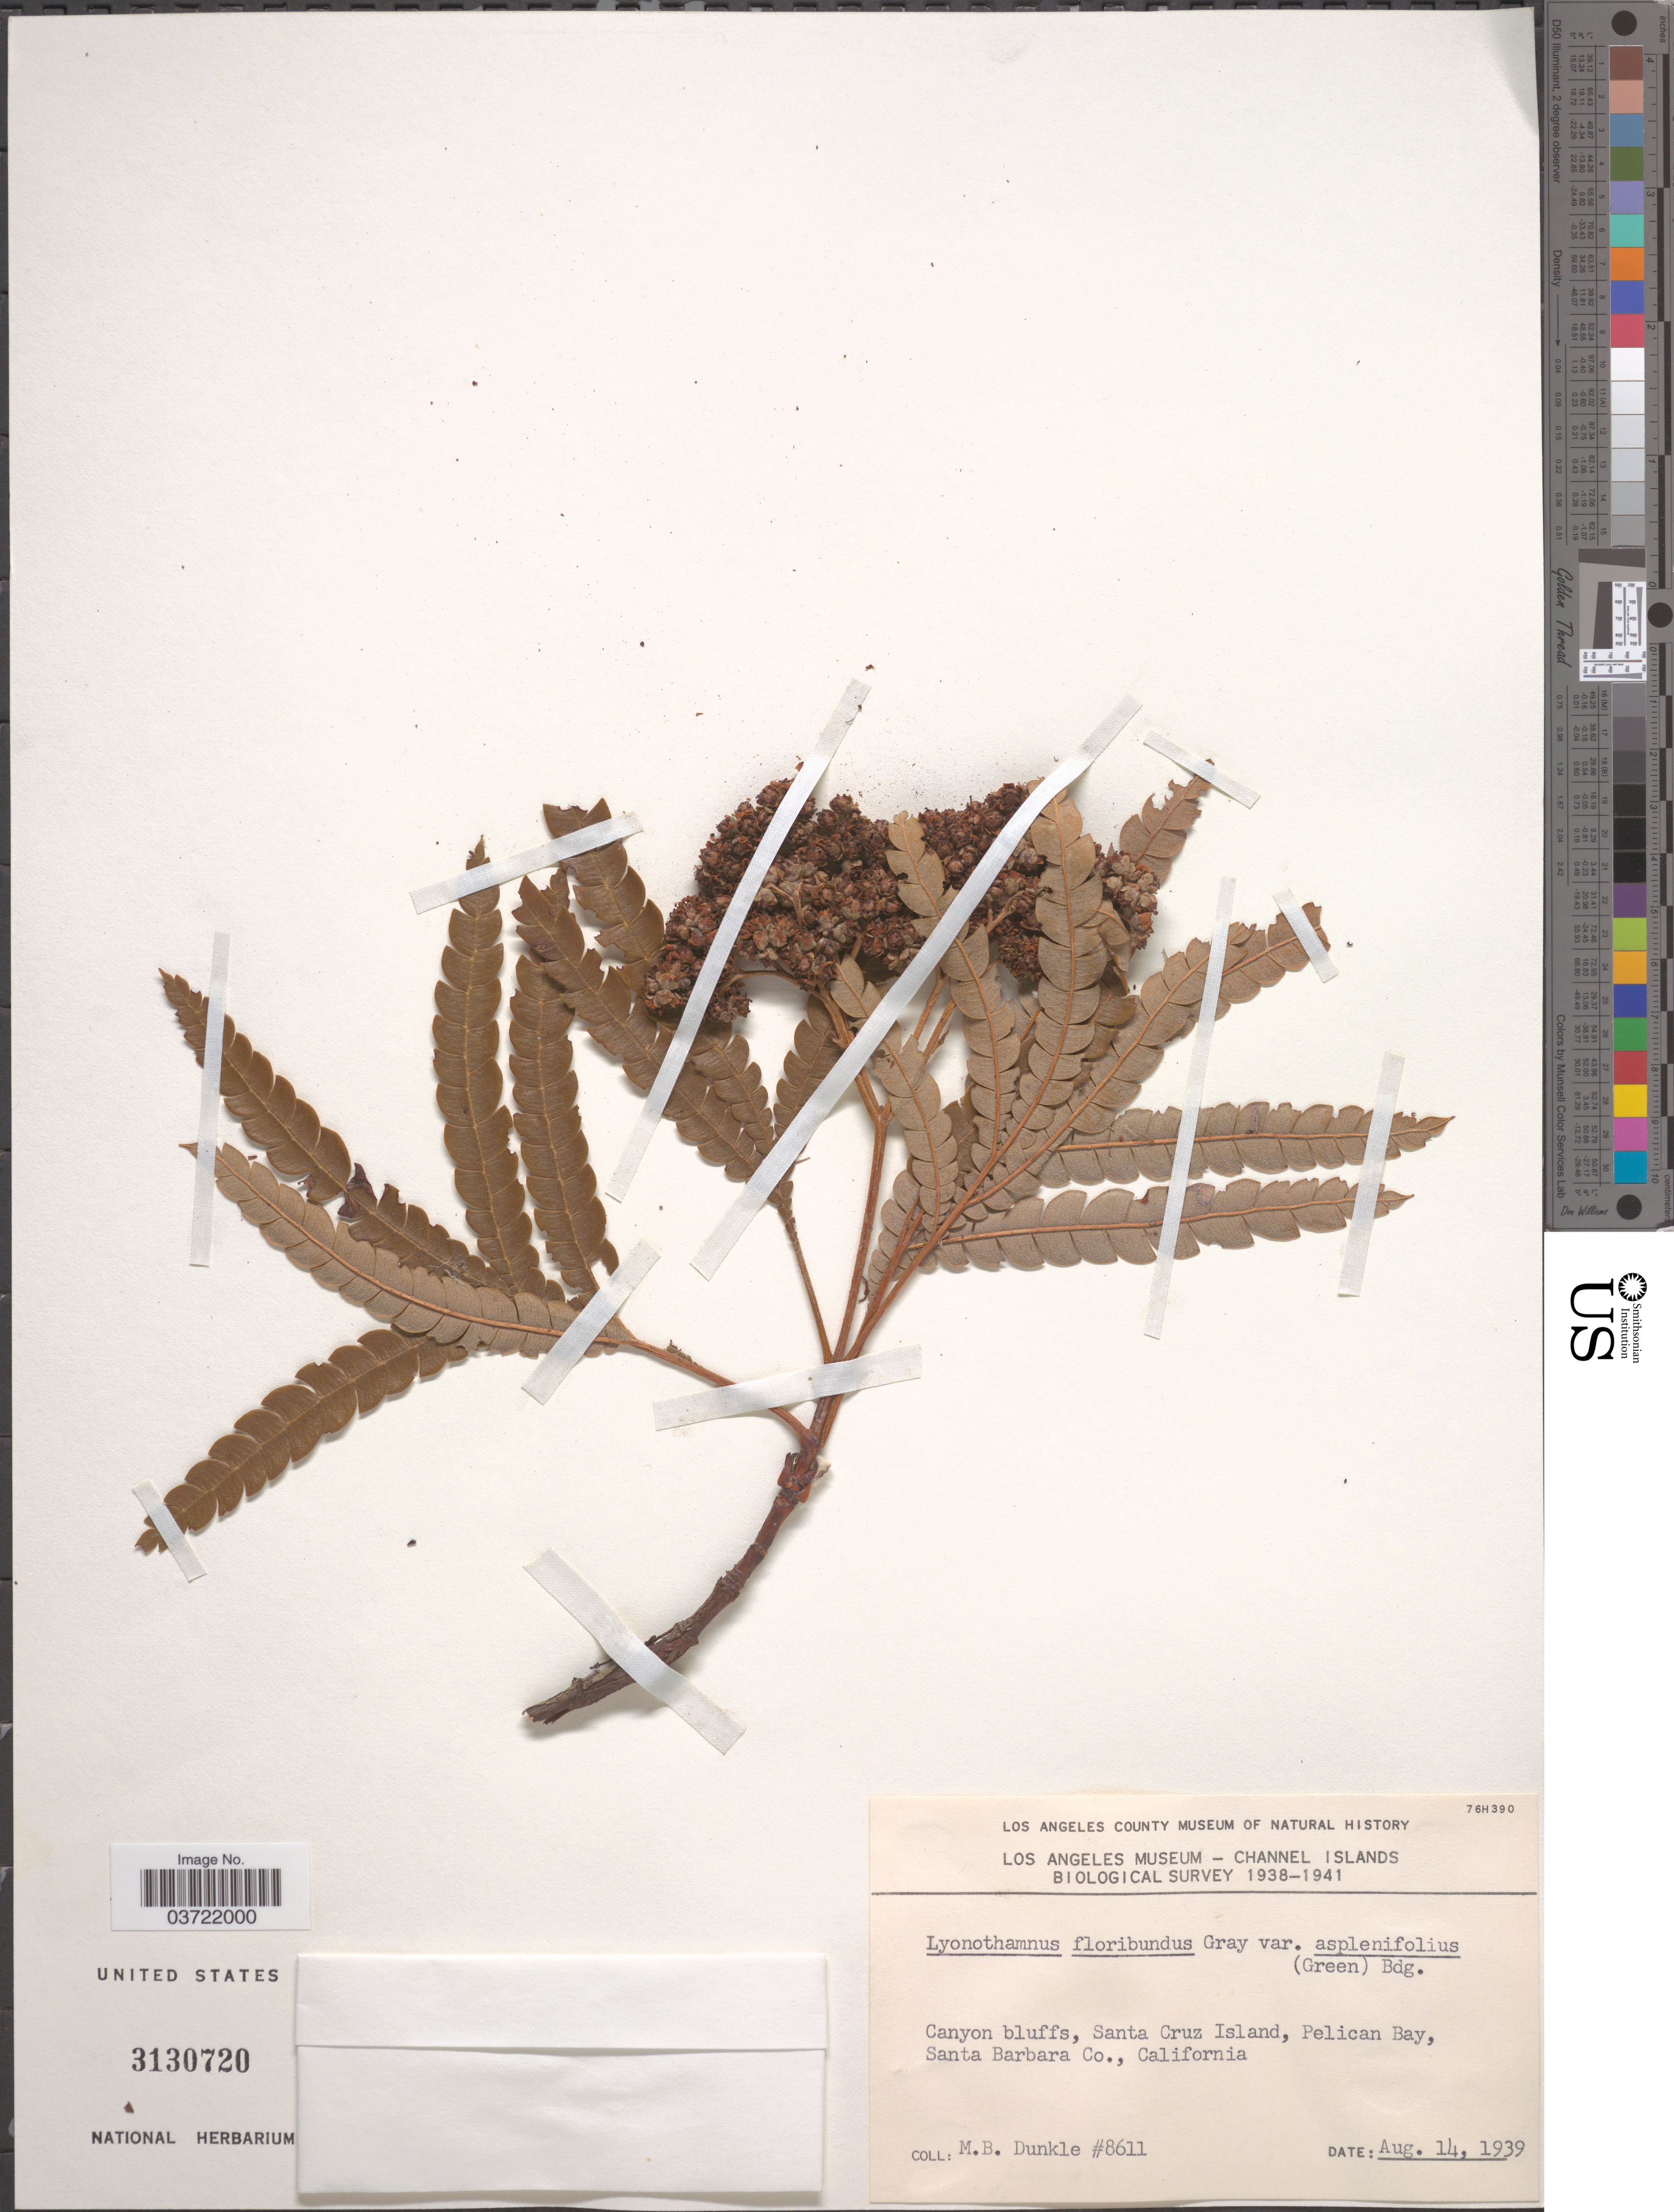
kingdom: Plantae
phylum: Tracheophyta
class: Magnoliopsida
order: Rosales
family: Rosaceae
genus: Lyonothamnus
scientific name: Lyonothamnus floribundus var. aspleniifolius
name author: (Greene) Brandegee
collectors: M. Dunkle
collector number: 8611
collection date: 1939-08-14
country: United States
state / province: California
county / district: Santa Barbara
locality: Canyon bluffs, Santa Cruz Island, Pelican Bay, Santa Barbara Co.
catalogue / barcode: US 3130720